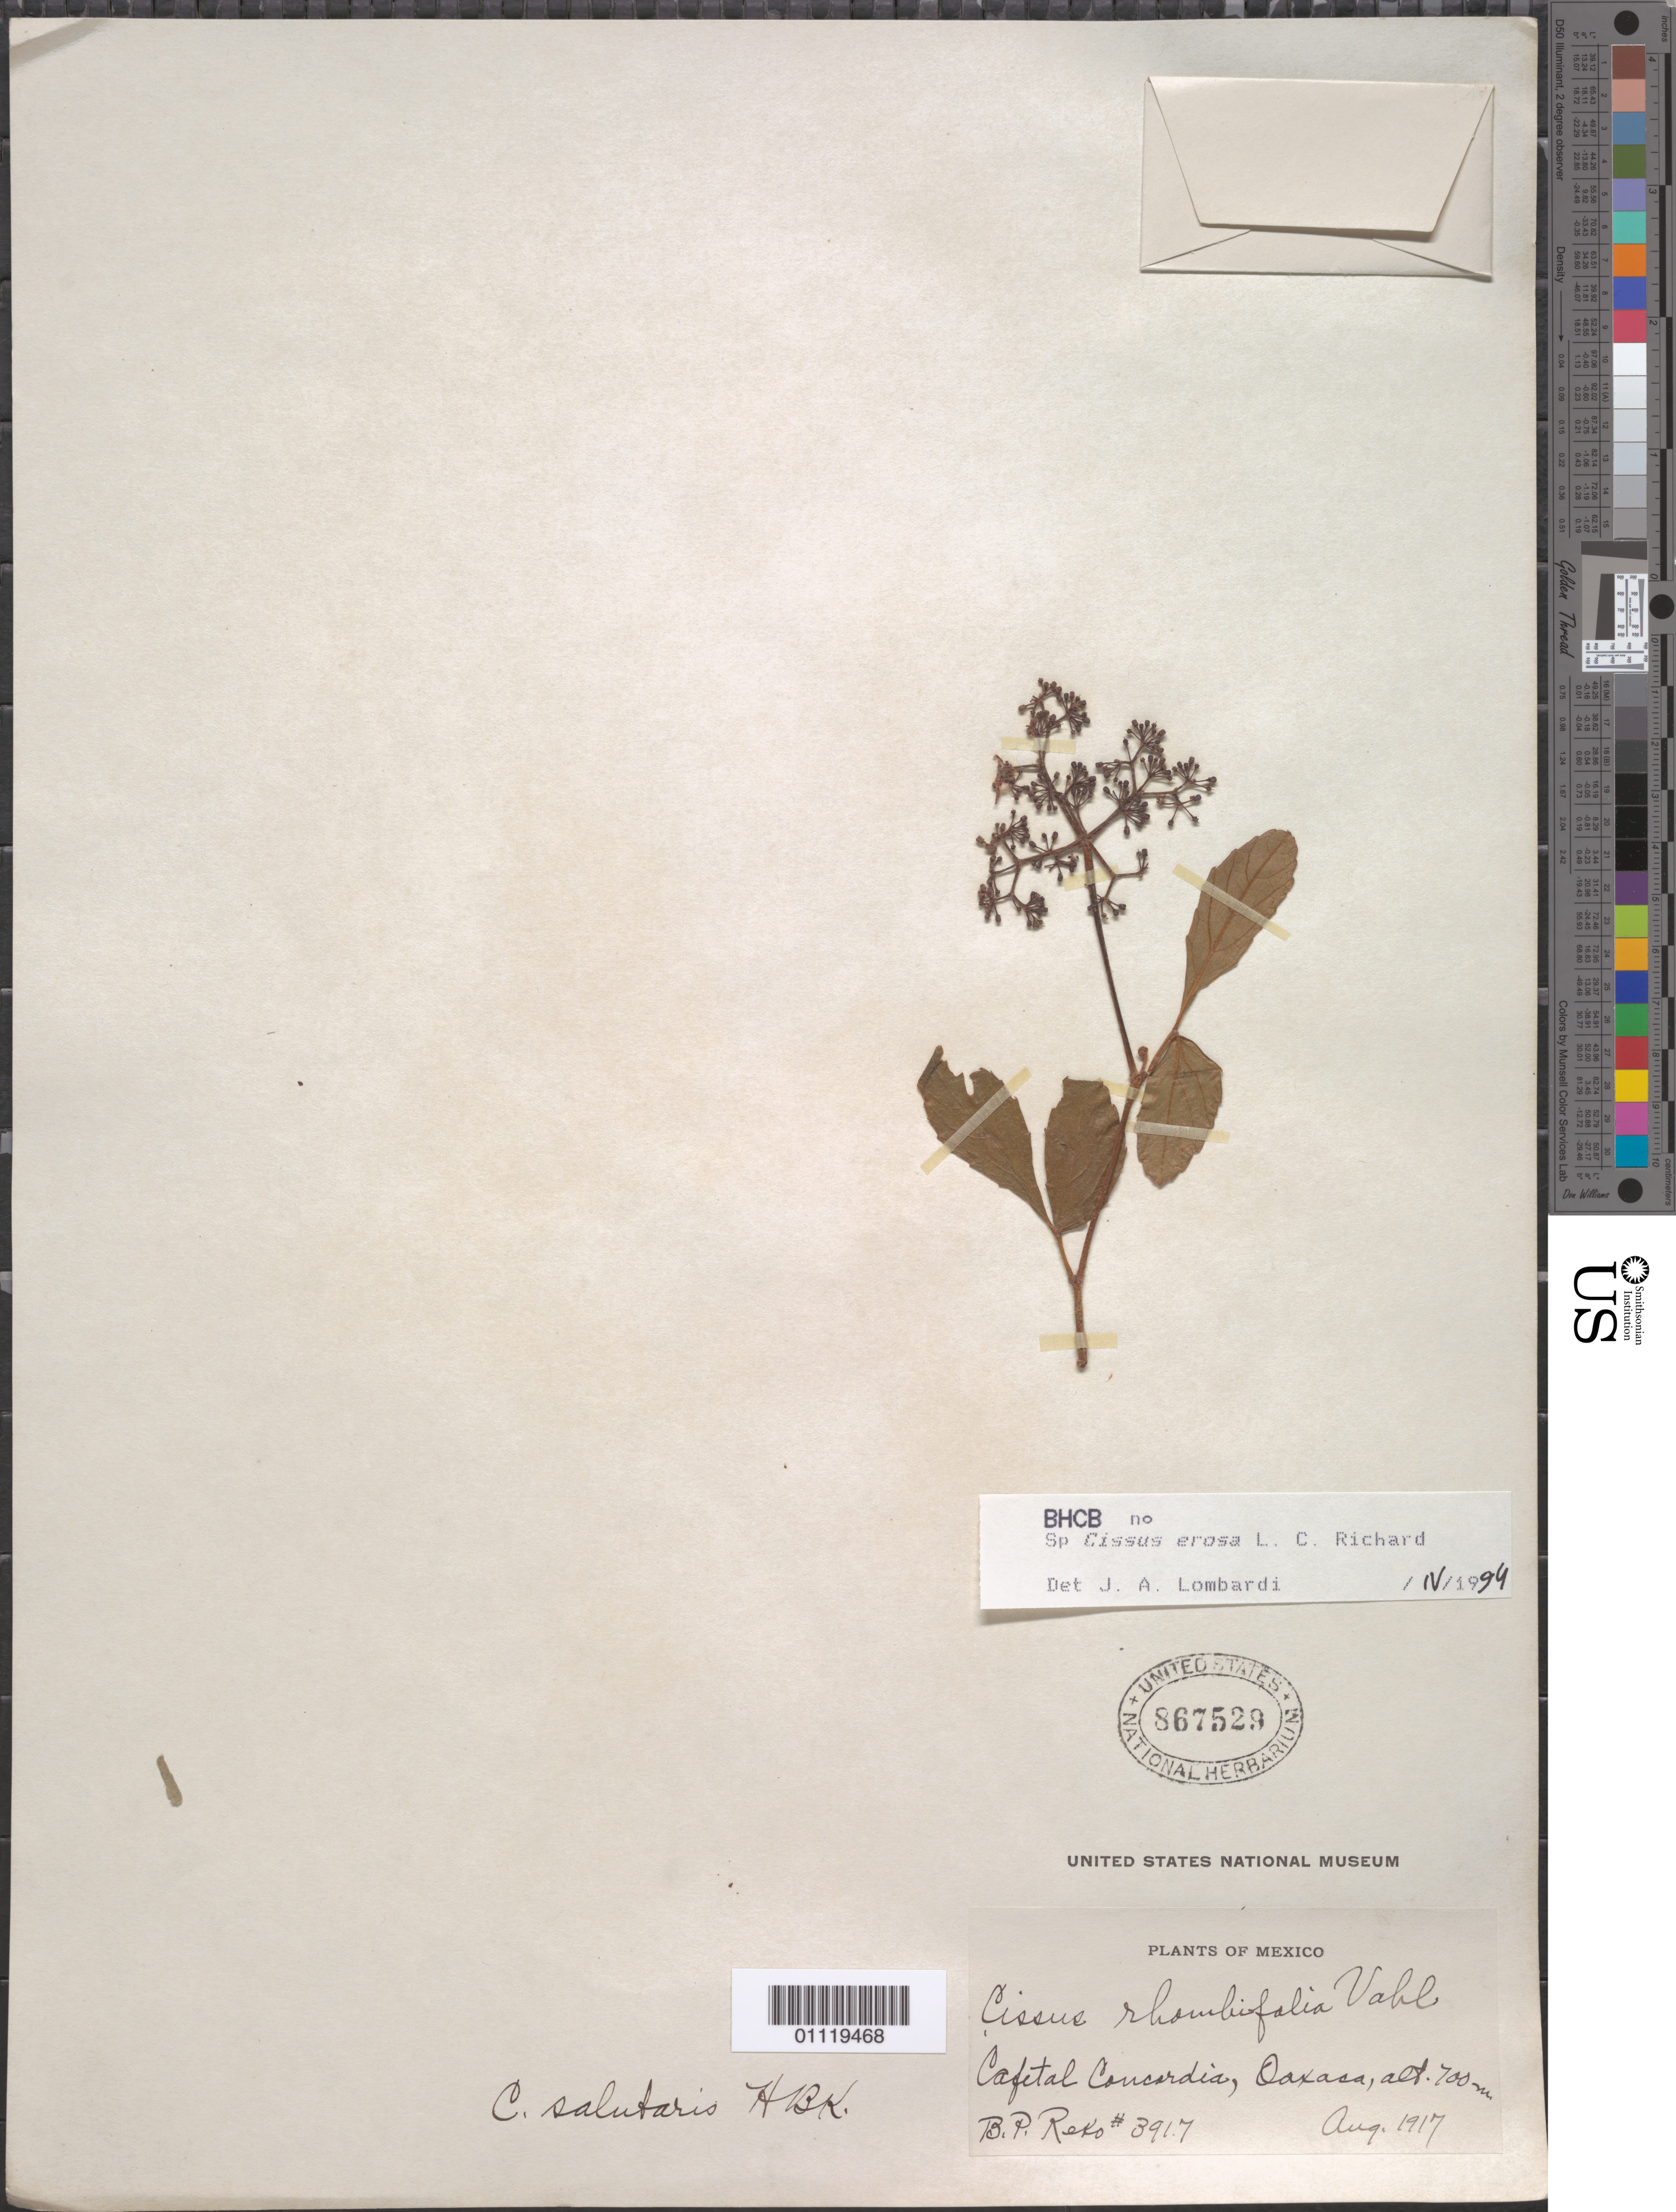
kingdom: Plantae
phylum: Tracheophyta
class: Magnoliopsida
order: Vitales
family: Vitaceae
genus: Cissus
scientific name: Cissus erosa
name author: Rich.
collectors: B. P. Reko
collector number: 3917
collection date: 1917-08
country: Mexico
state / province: Oaxaca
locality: Cafetal Concordia.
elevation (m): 700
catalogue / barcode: US 867529